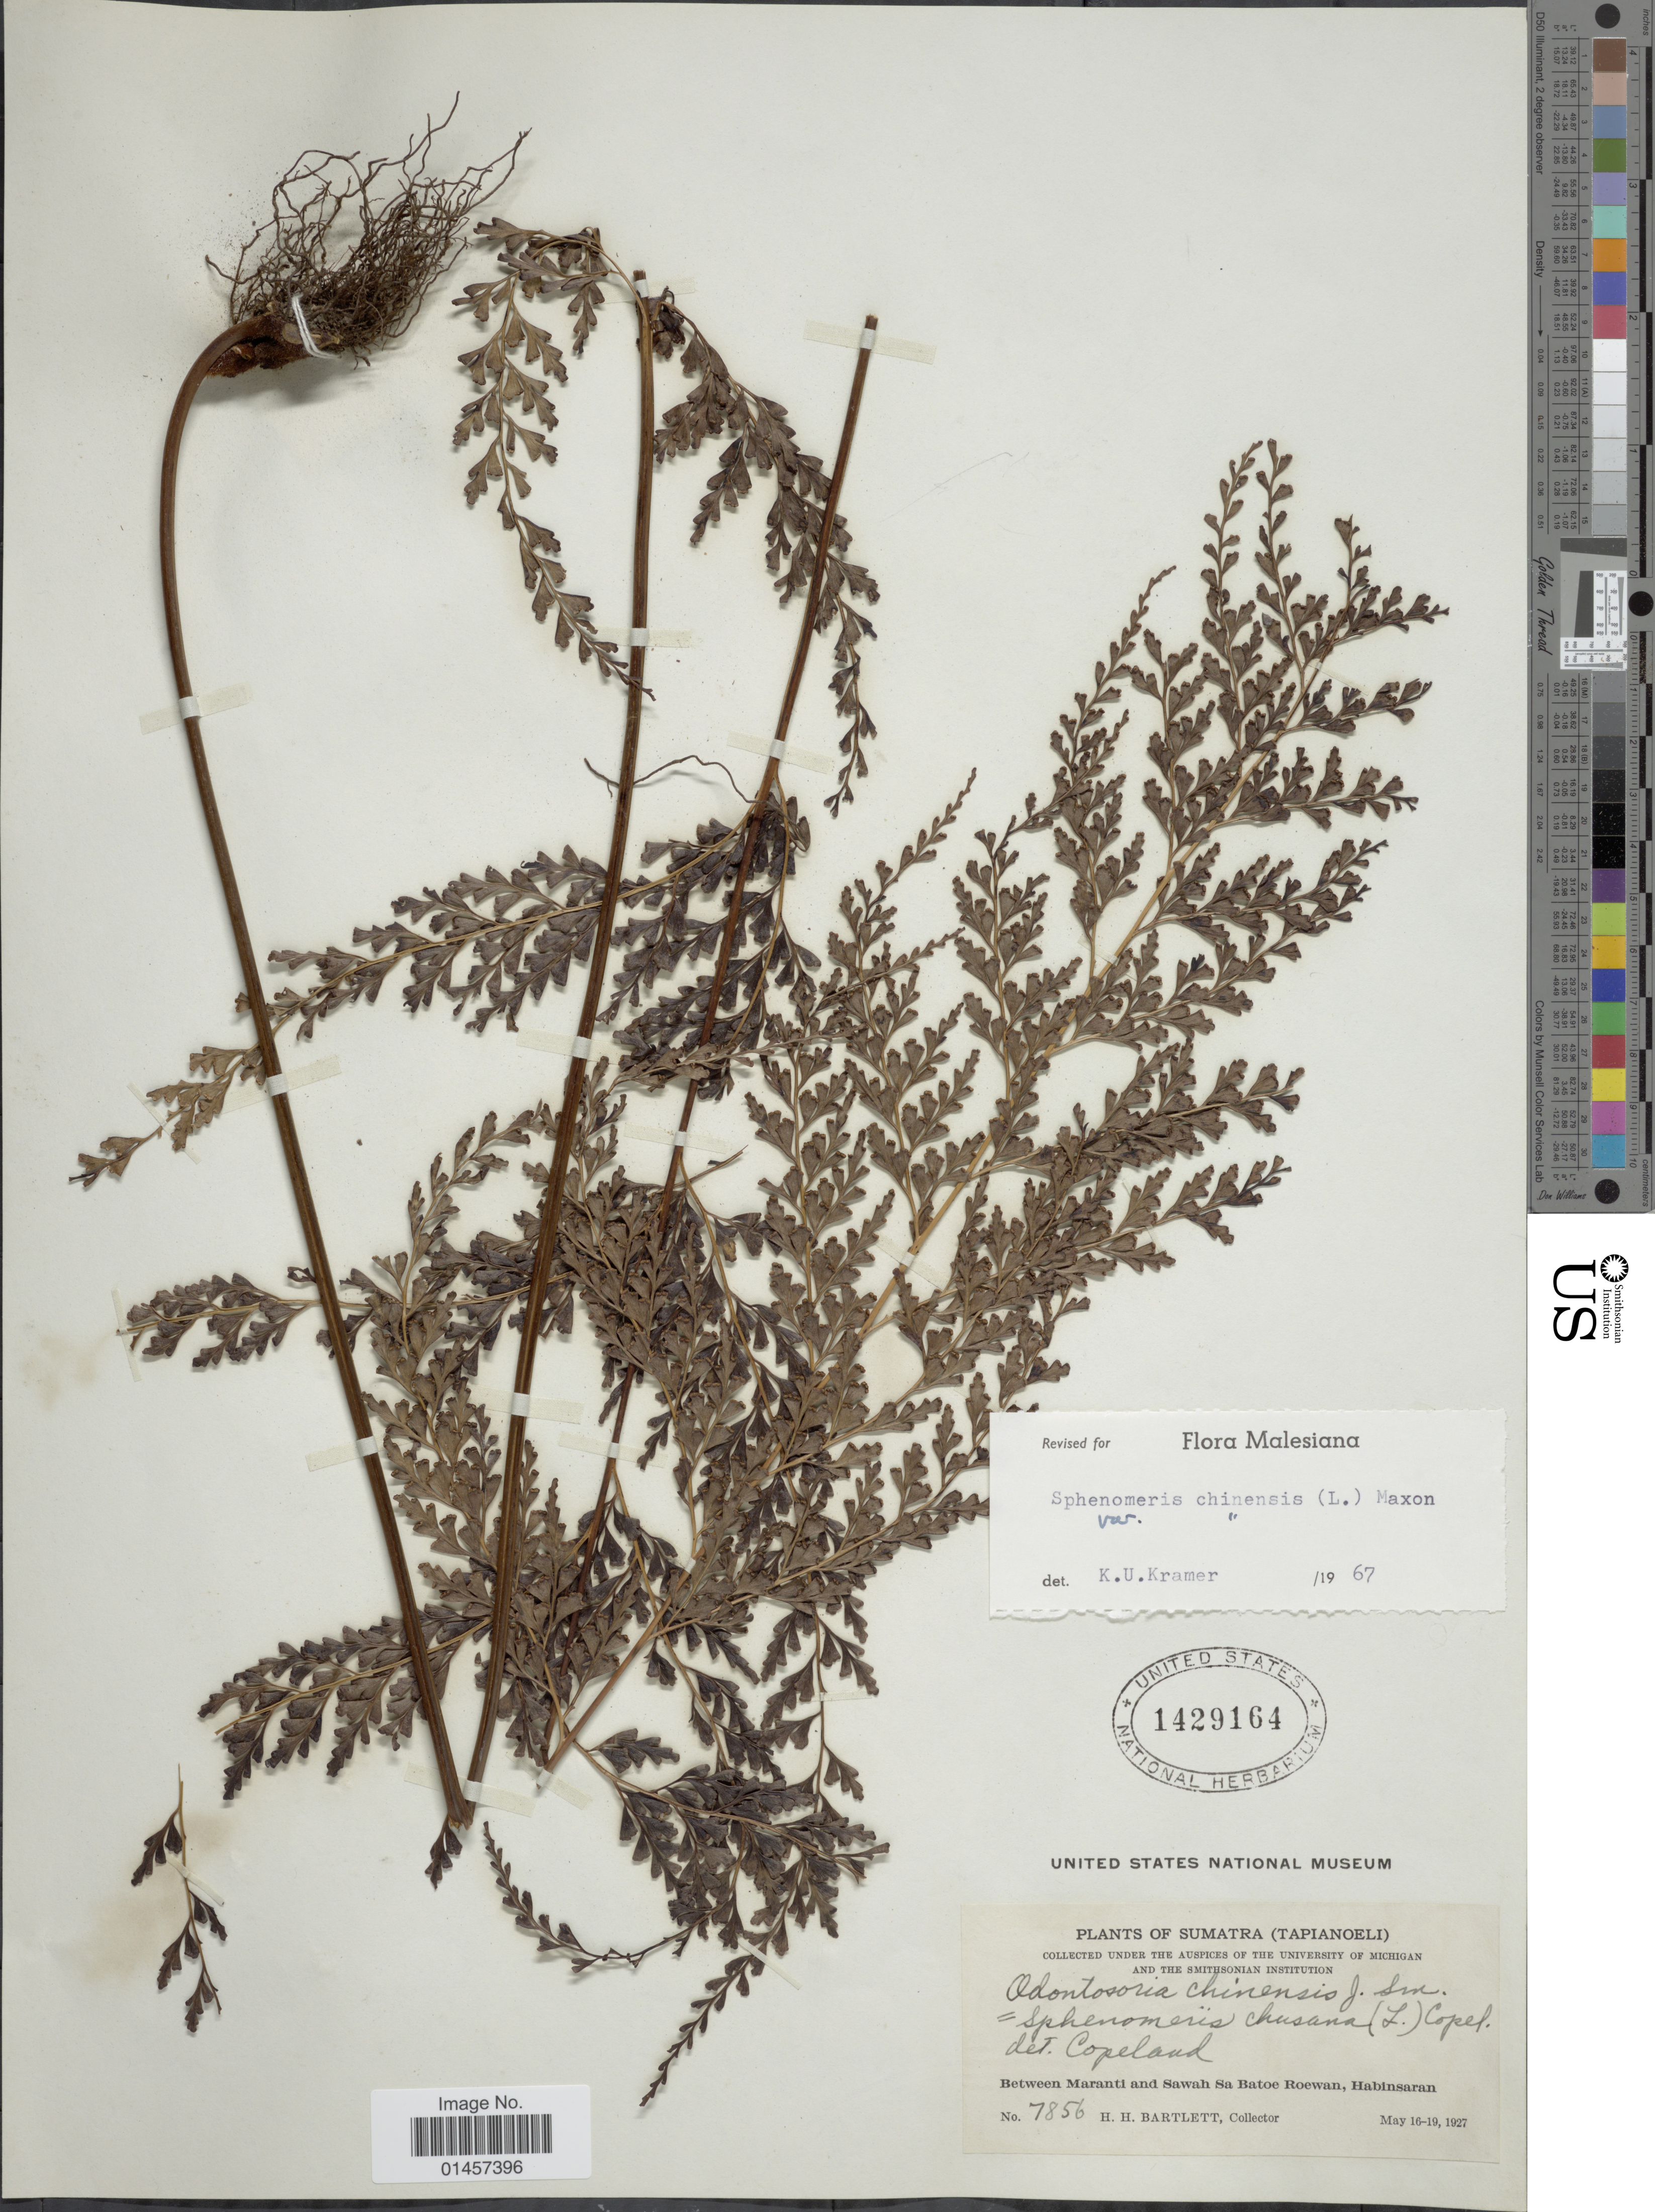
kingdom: Plantae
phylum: Tracheophyta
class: Polypodiopsida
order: Polypodiales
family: Lindsaeaceae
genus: Sphenomeris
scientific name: Sphenomeris chinensis var. chinensis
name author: (L.) Maxon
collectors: H. H. Bartlett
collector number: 7856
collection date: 1927-05-16/1927-05-19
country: Indonesia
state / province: Sumatra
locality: Sumatra(Tapionoeli), between Maranti and Sawah Sa Batoe Roewan, Habinsaran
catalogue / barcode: US 1429164